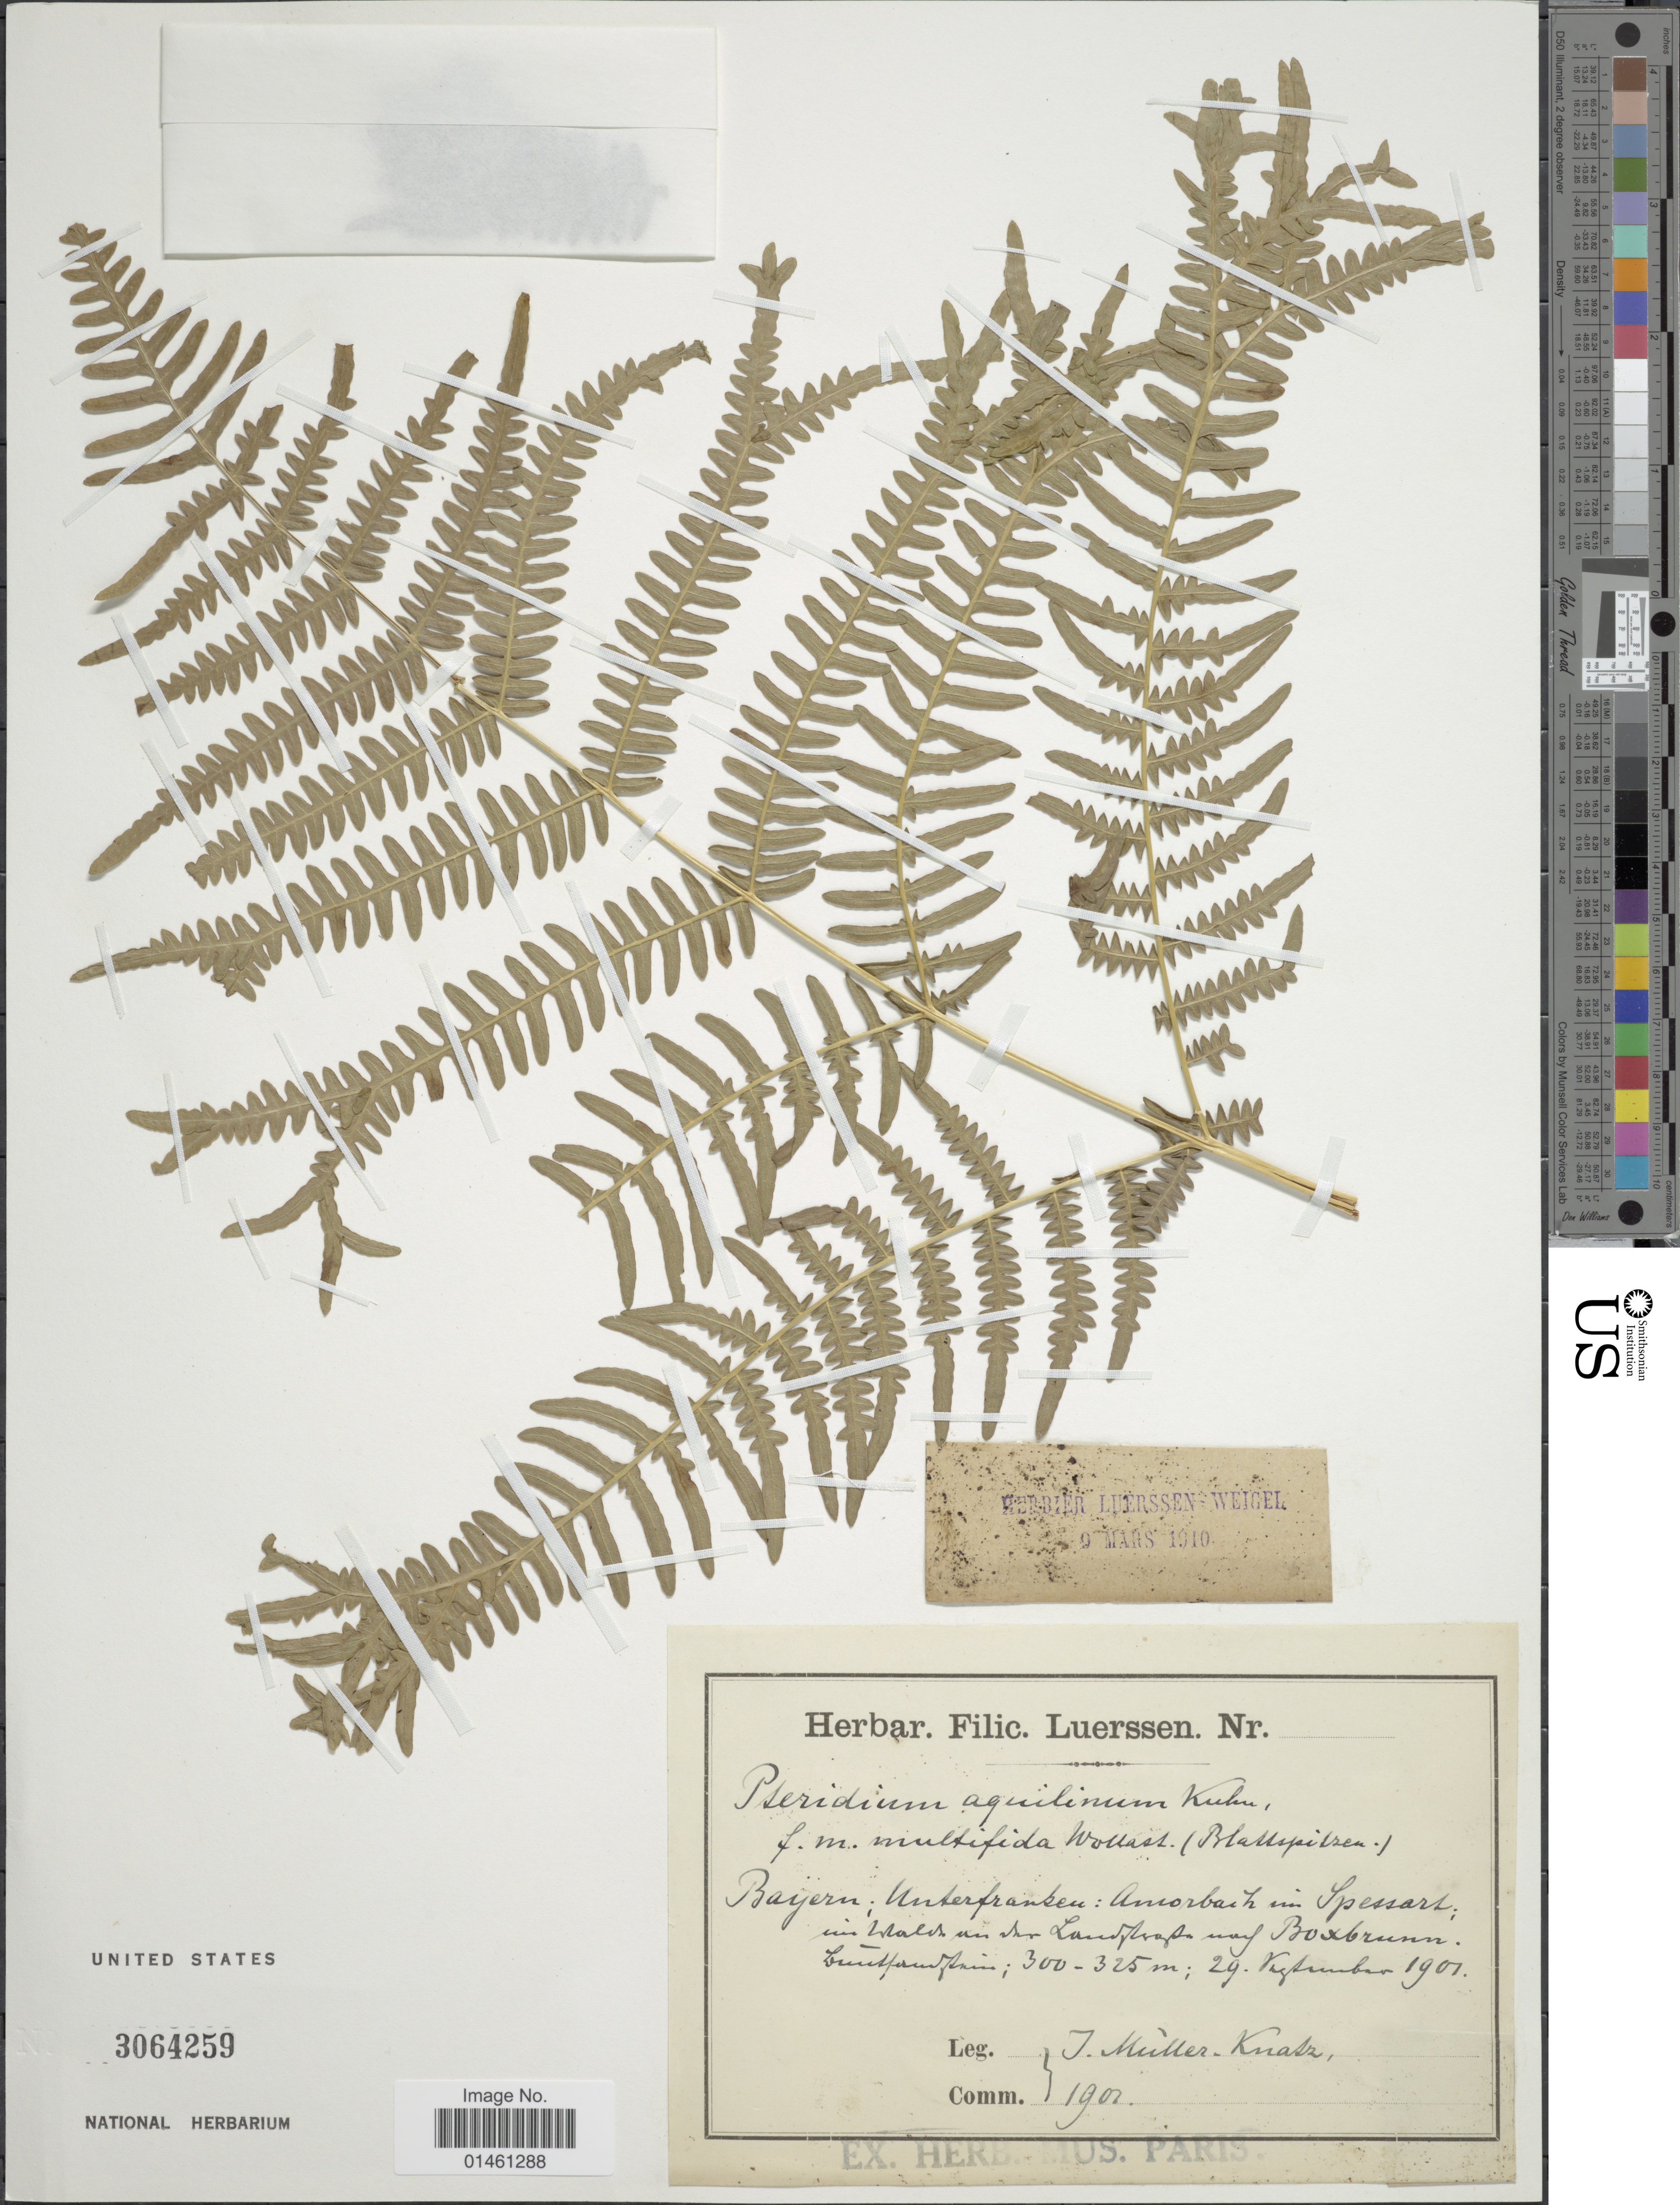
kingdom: Plantae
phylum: Tracheophyta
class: Polypodiopsida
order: Polypodiales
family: Dennstaedtiaceae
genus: Pteridium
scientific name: Pteridium aquilinum var. typicum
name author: R.M. Tryon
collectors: J. Müller-Knatz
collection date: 1901-11-29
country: Germany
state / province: Bayern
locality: Bayern, unterfranken: Amorbach im Spessart: [illegible text]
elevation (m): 300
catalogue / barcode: US 3064259